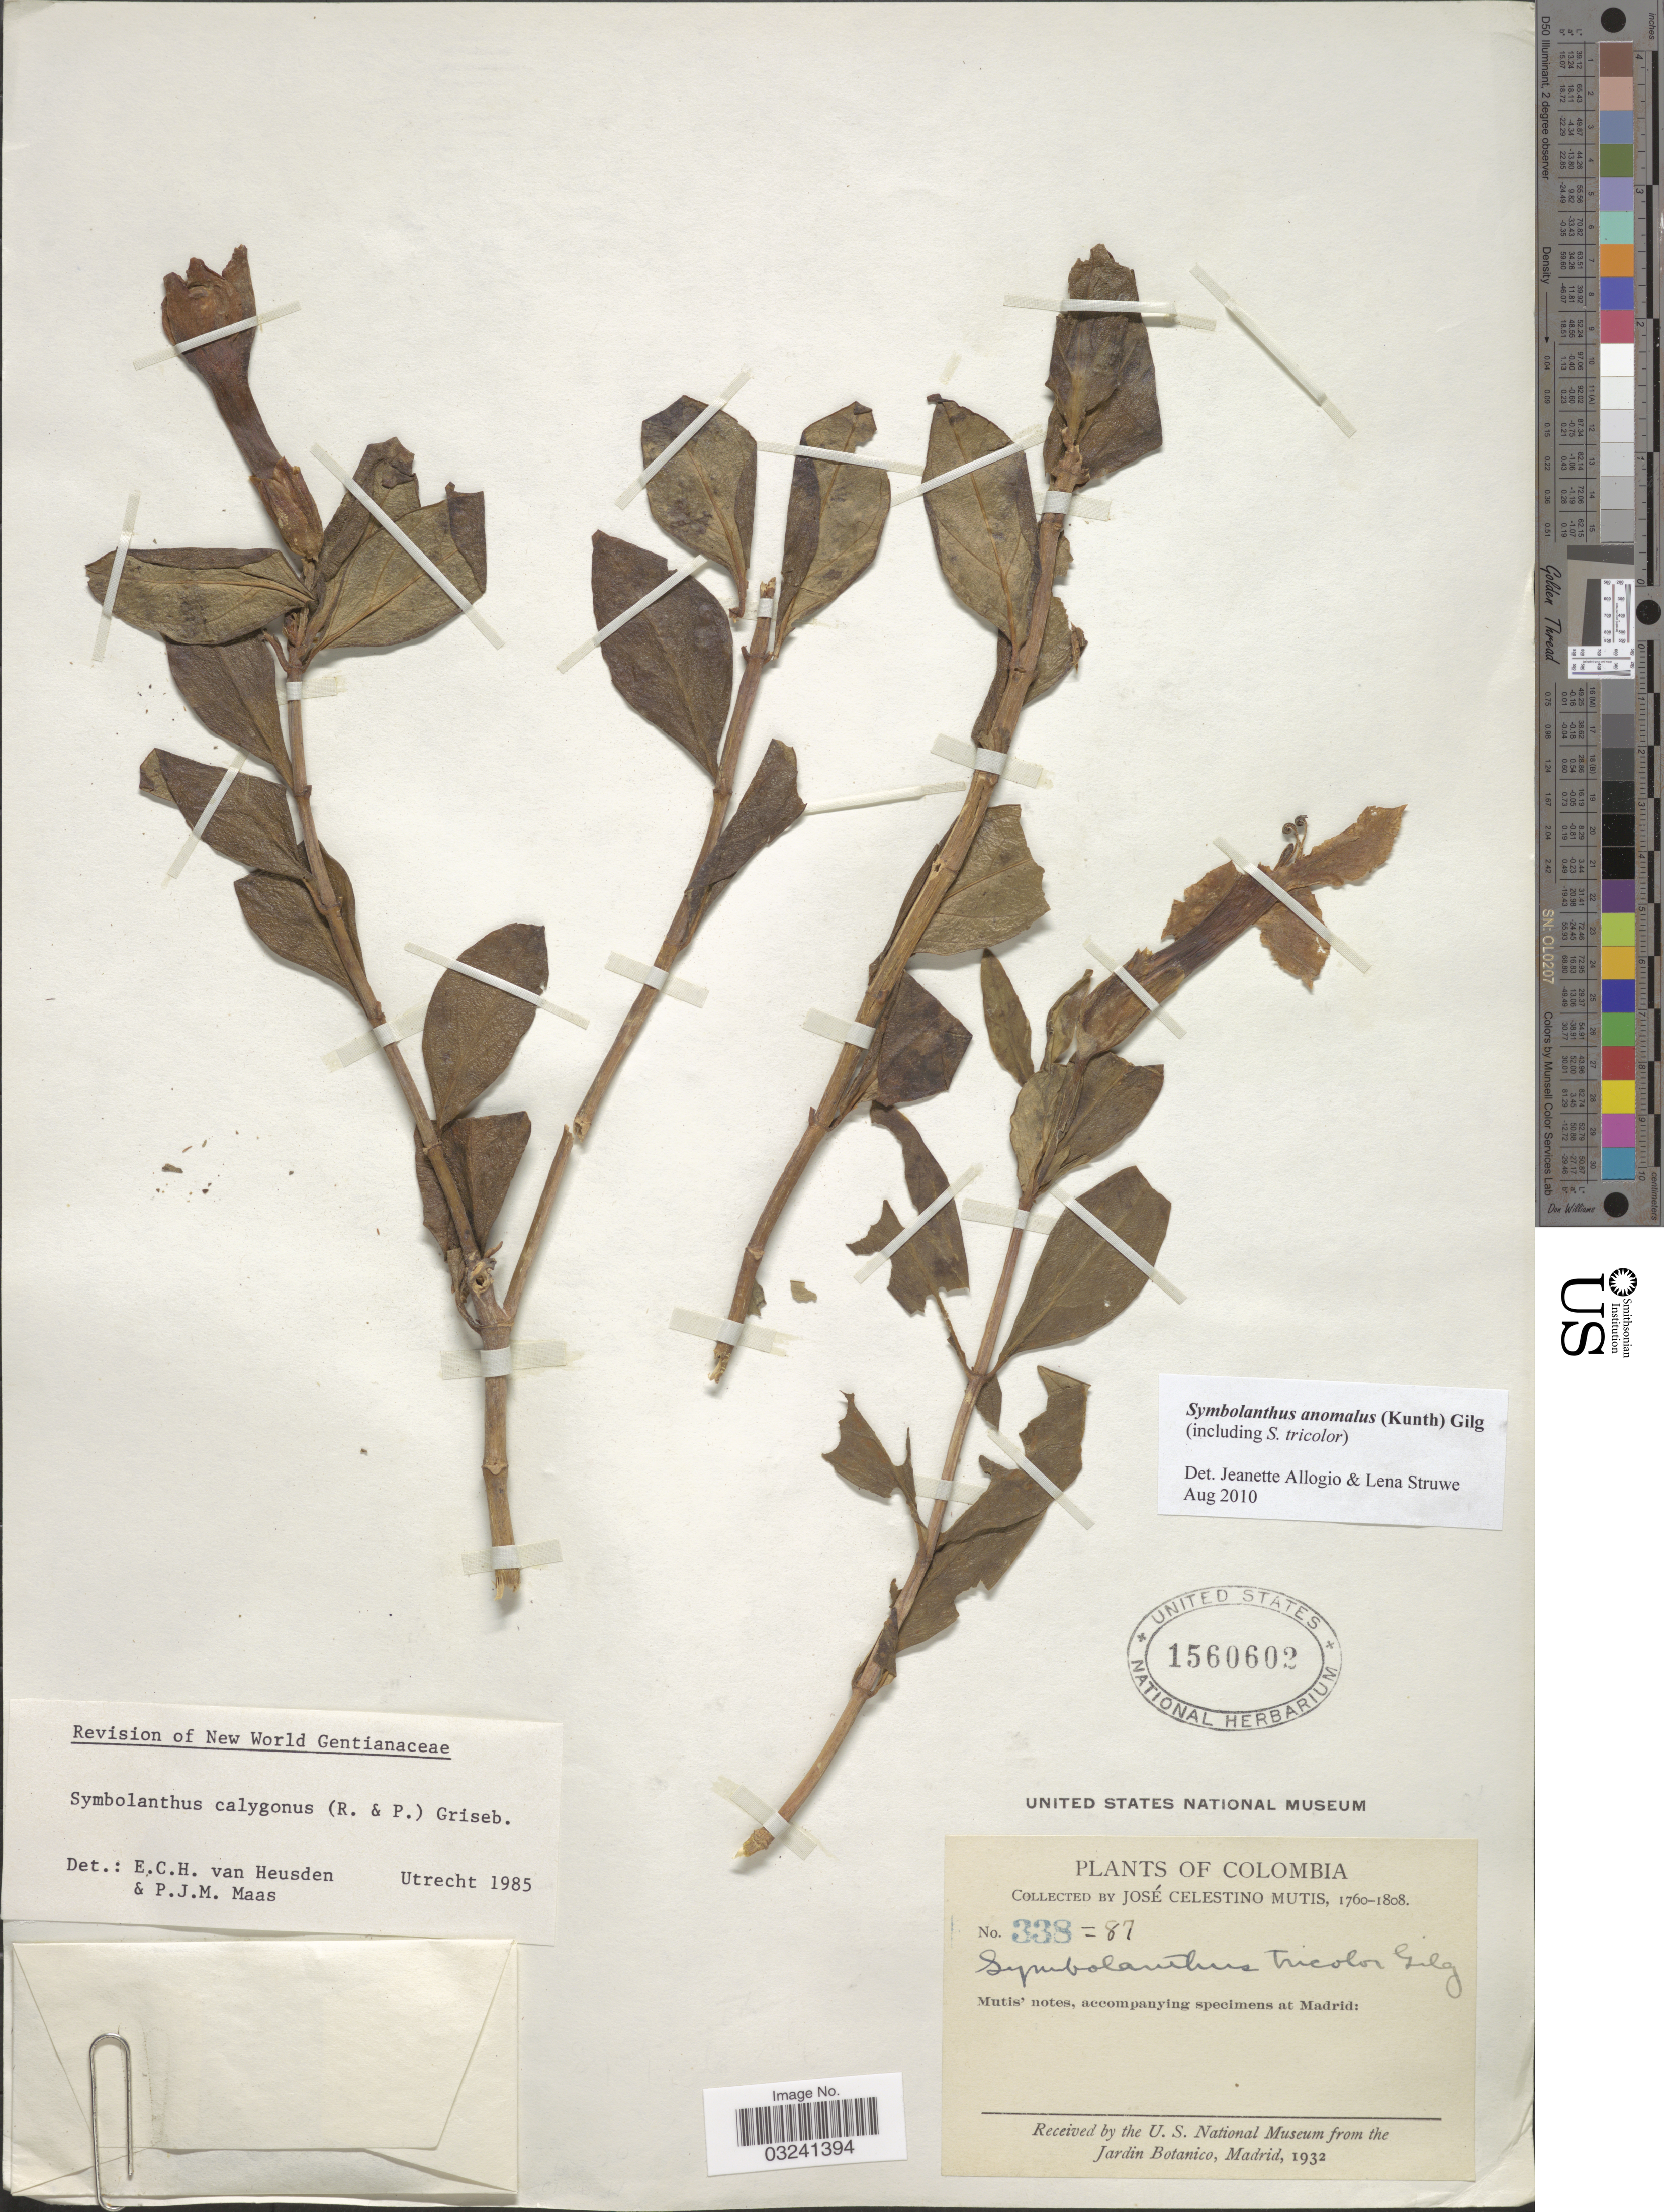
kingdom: Plantae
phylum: Tracheophyta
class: Magnoliopsida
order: Gentianales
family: Gentianaceae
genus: Symbolanthus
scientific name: Symbolanthus anomalus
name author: (Kunth) Gilg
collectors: J. C. B. Mutis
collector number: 338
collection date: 1760/1808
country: Colombia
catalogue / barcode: US 1560602